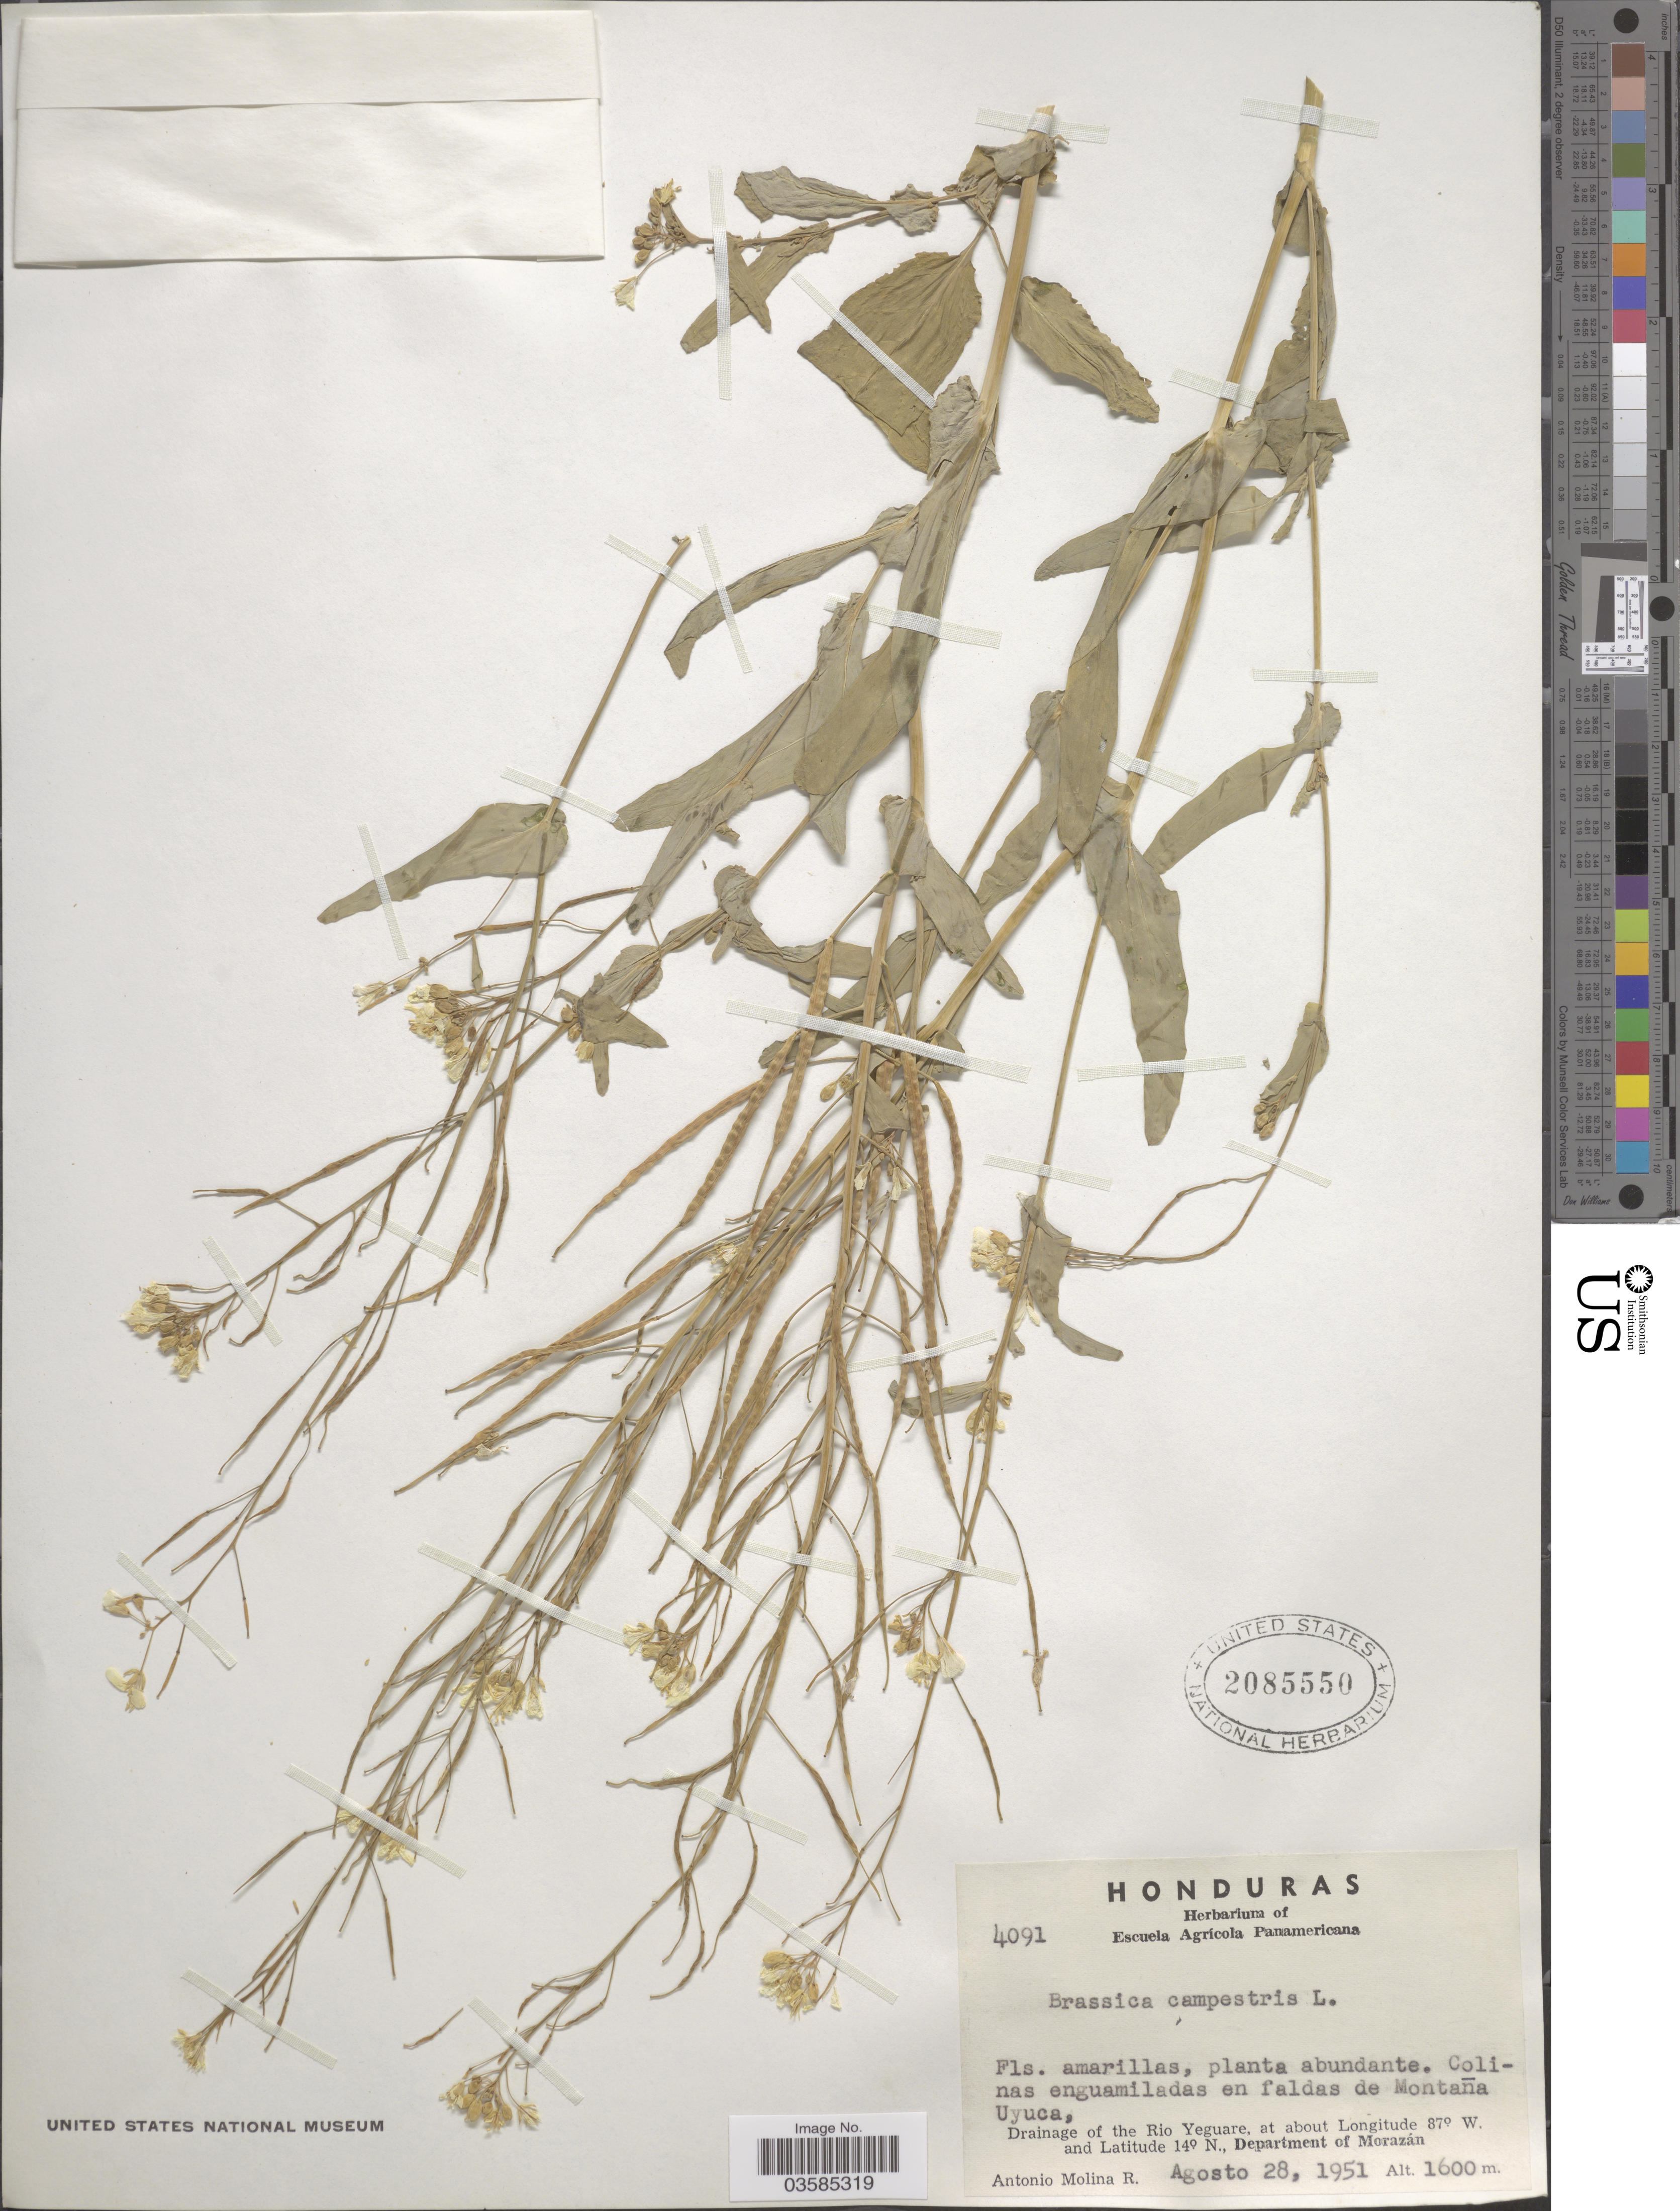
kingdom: Plantae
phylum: Tracheophyta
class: Magnoliopsida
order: Brassicales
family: Brassicaceae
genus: Brassica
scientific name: Brassica campestris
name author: L.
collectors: A. Molina R.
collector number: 4091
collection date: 1951-08-28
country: Honduras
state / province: Fco. Morazán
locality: Colinas enguamiladas en faldas de Montaña Uyuca, Drainage of the Rio Yeguare. Department of Morazán.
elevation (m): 1600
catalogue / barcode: US 2085550